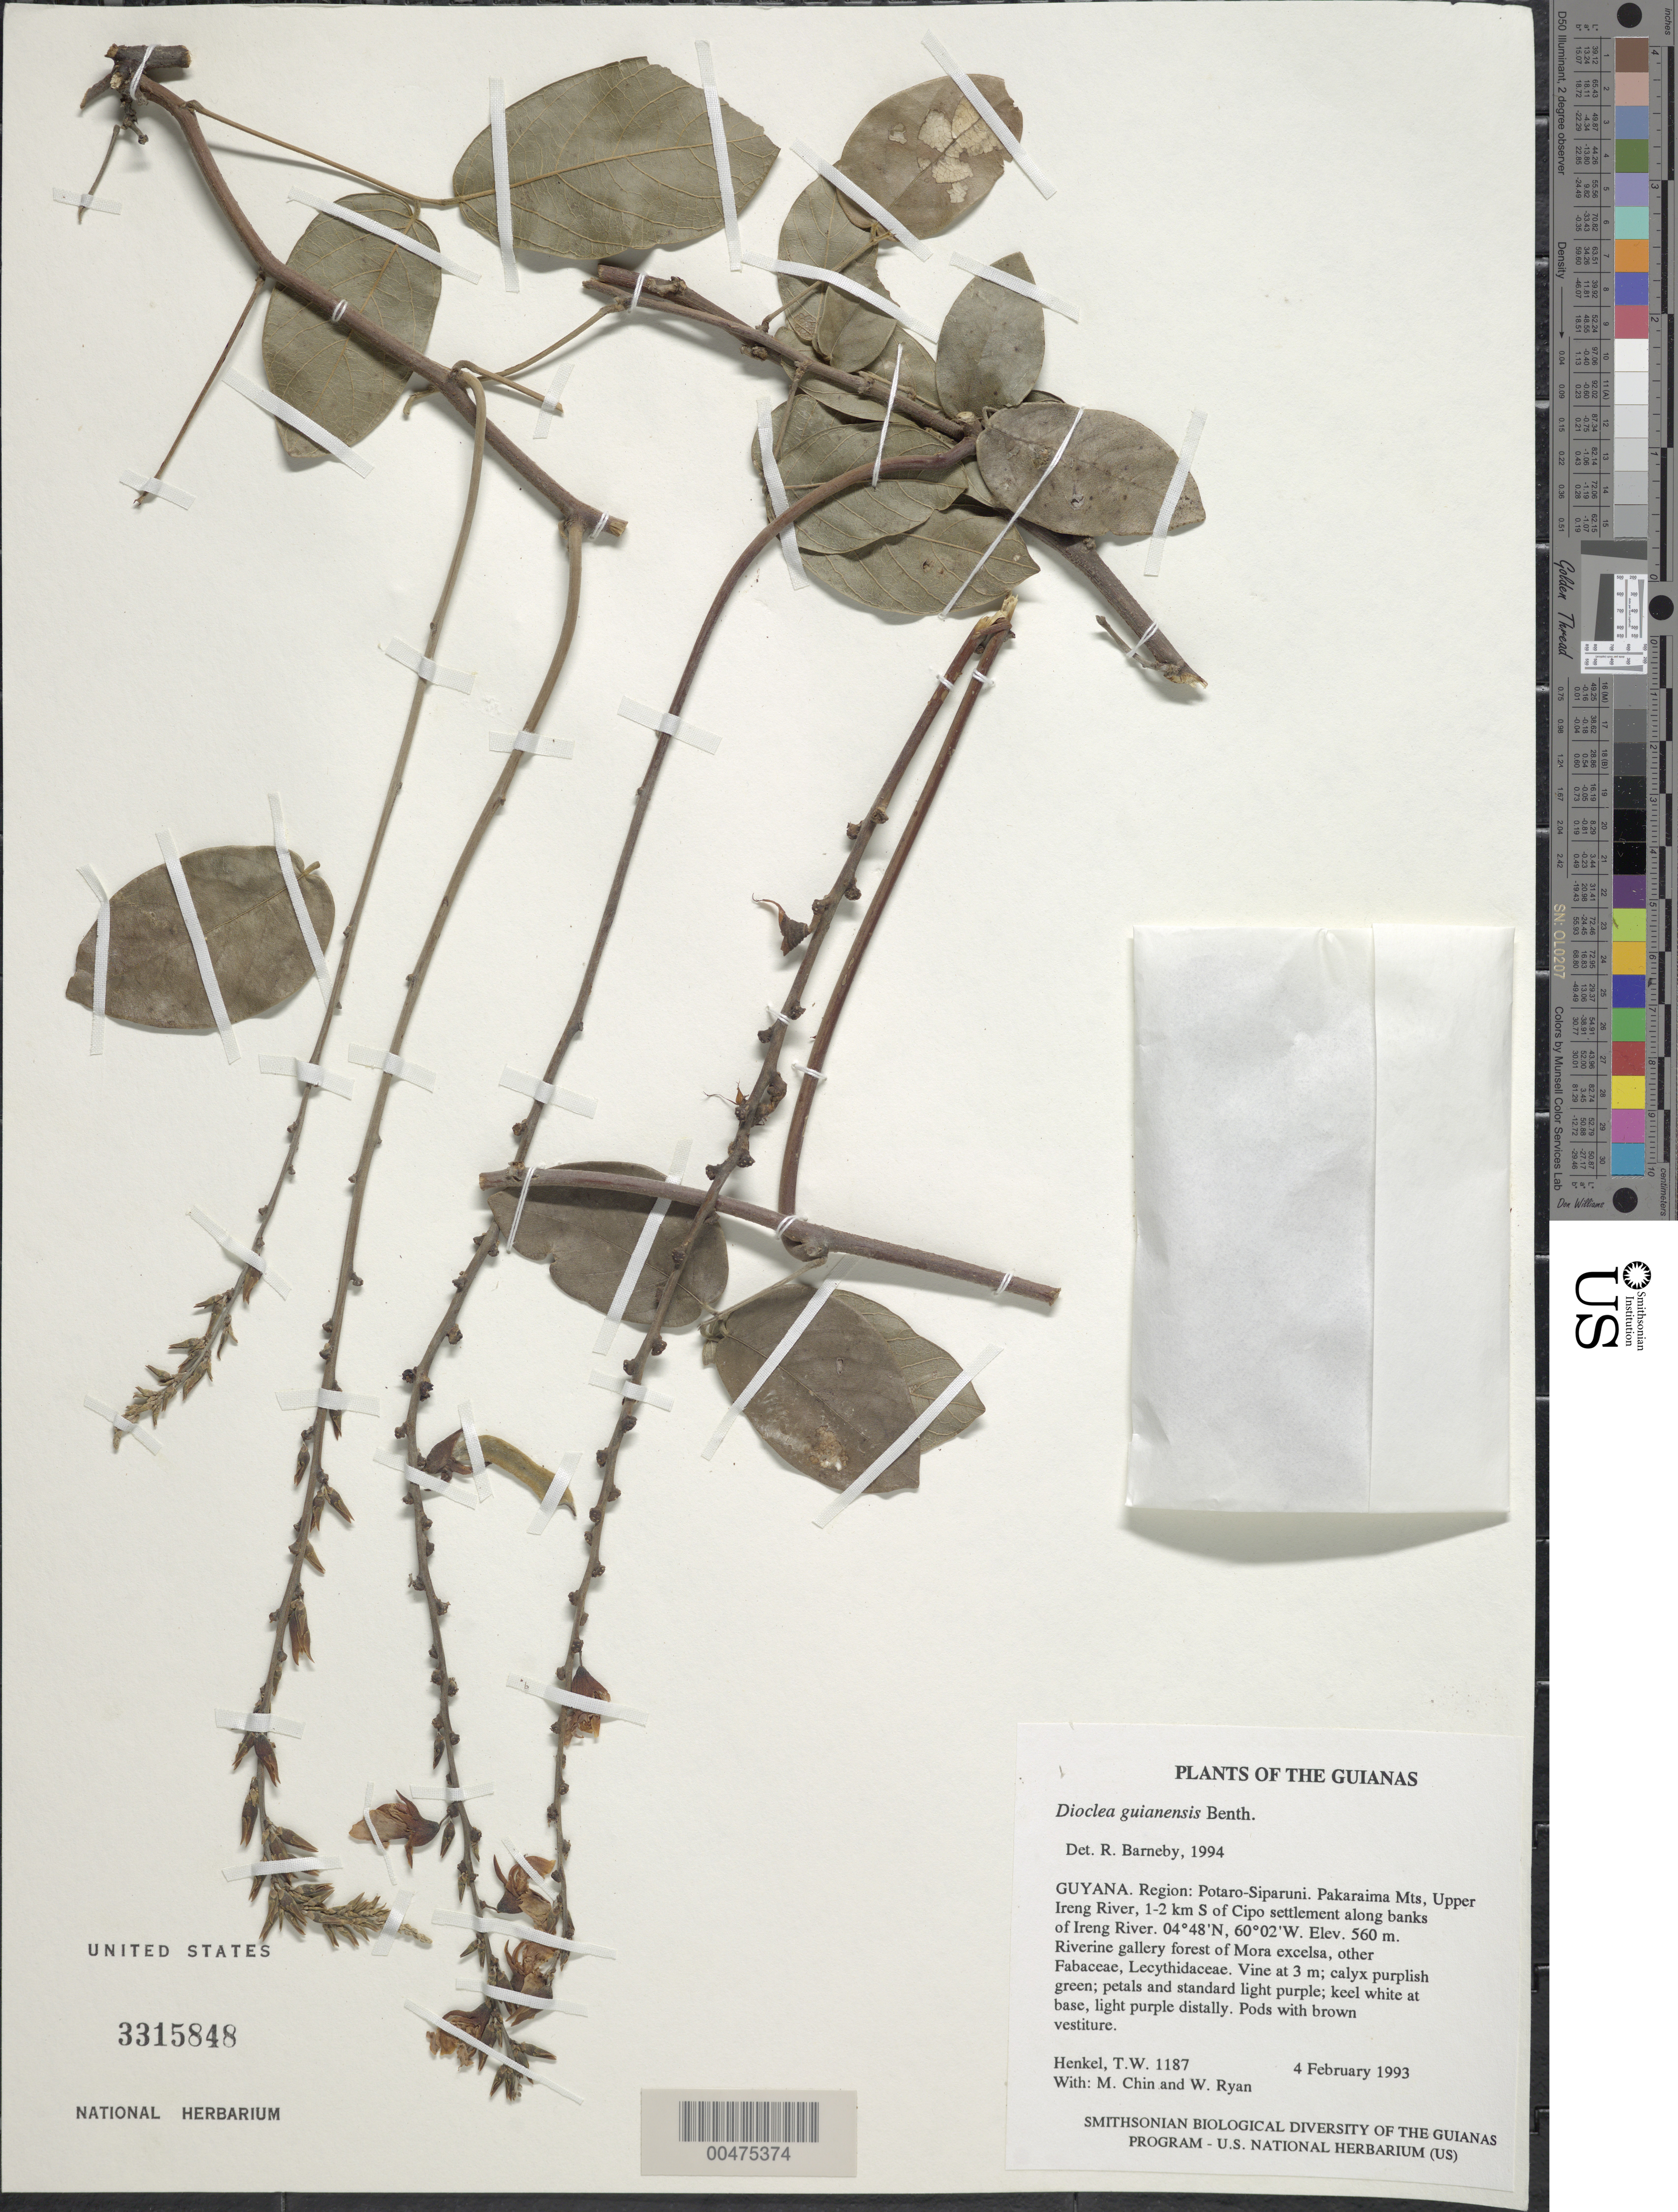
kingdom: Plantae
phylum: Tracheophyta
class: Magnoliopsida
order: Fabales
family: Fabaceae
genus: Dioclea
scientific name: Dioclea guianensis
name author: Benth.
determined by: Barneby, Rupert C., (NY)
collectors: T. Henkel, M. Chin & W. Ryan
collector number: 1187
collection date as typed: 4 February 1993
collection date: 1993-02-04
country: Guyana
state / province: Potaro-Siparuni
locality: Pakaraima Mts, Upper Ireng River, 1-2 km S of Cipo settlement along banks of Ireng River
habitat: Riverine gallery forest of Mora excelsa, other Fabaceae, Lecythidaceae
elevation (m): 560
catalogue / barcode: US 3315848